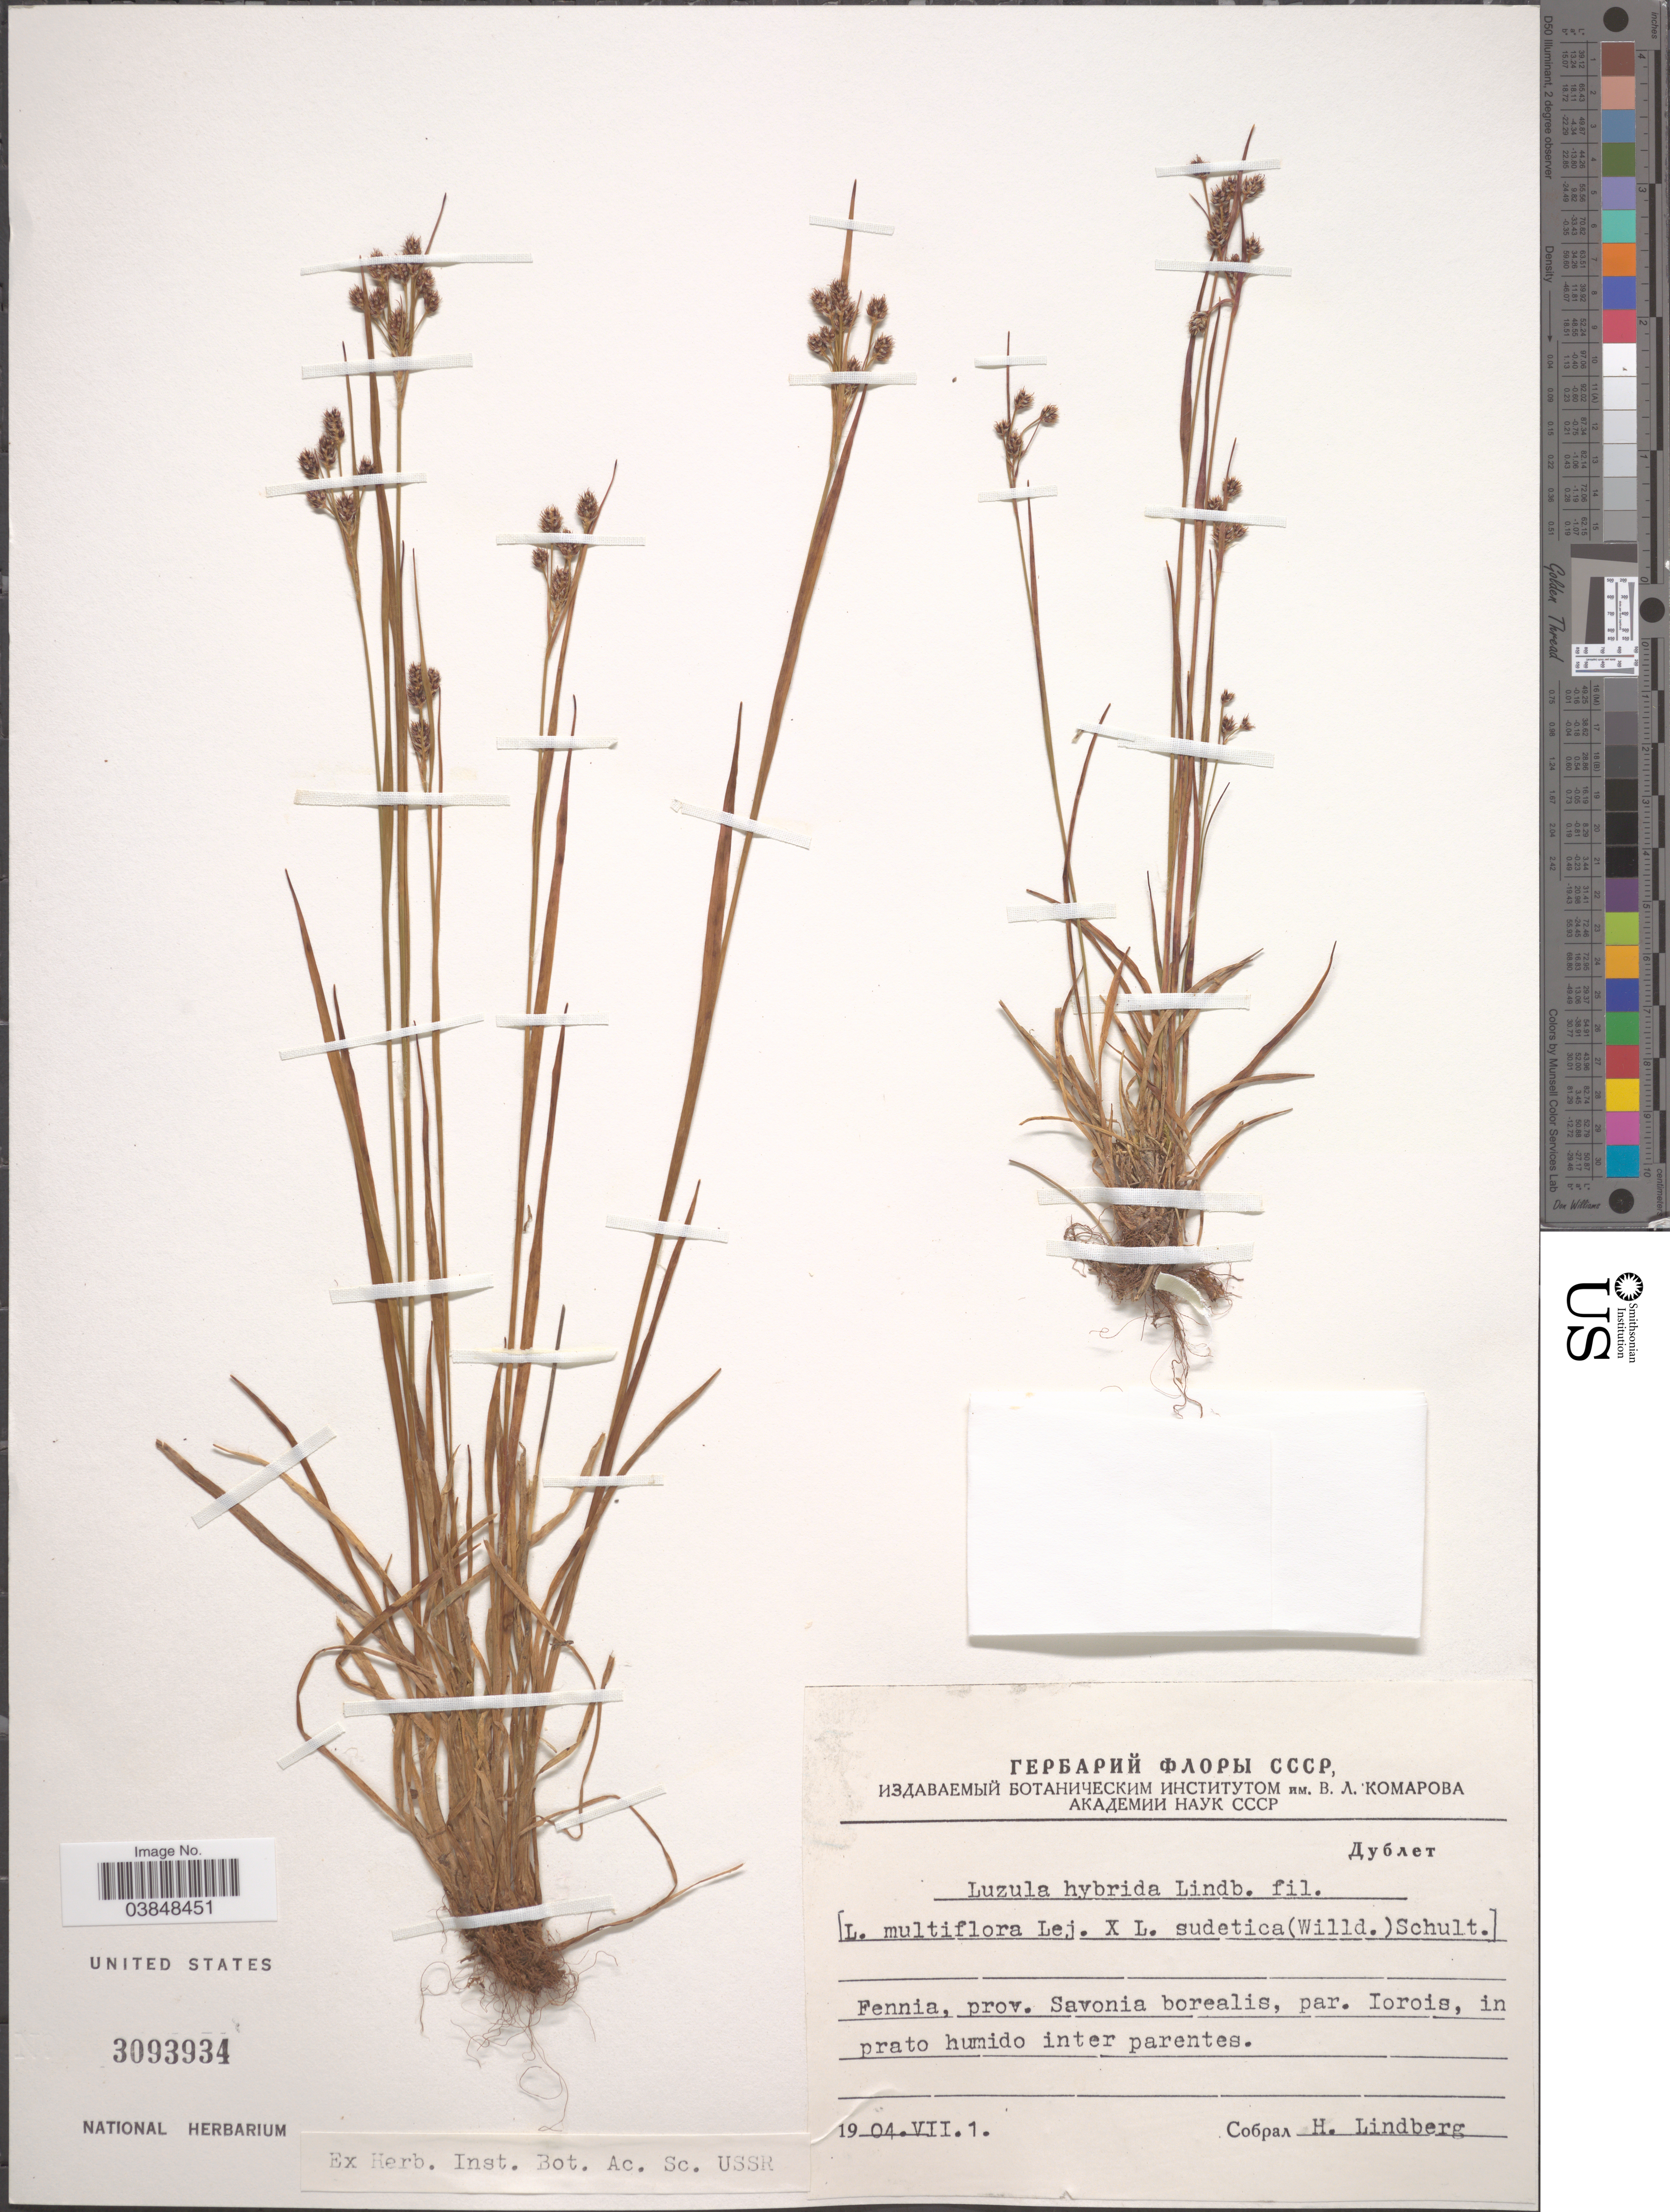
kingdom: Plantae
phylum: Tracheophyta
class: Liliopsida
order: Poales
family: Juncaceae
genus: Luzula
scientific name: Luzula hybrida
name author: H. Lindb.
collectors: H. Lindberg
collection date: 1904-07-01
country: Finland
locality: Fennia, prov. Savonia borealis, par. Iorois, in prato humido inter parentes.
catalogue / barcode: US 3093934